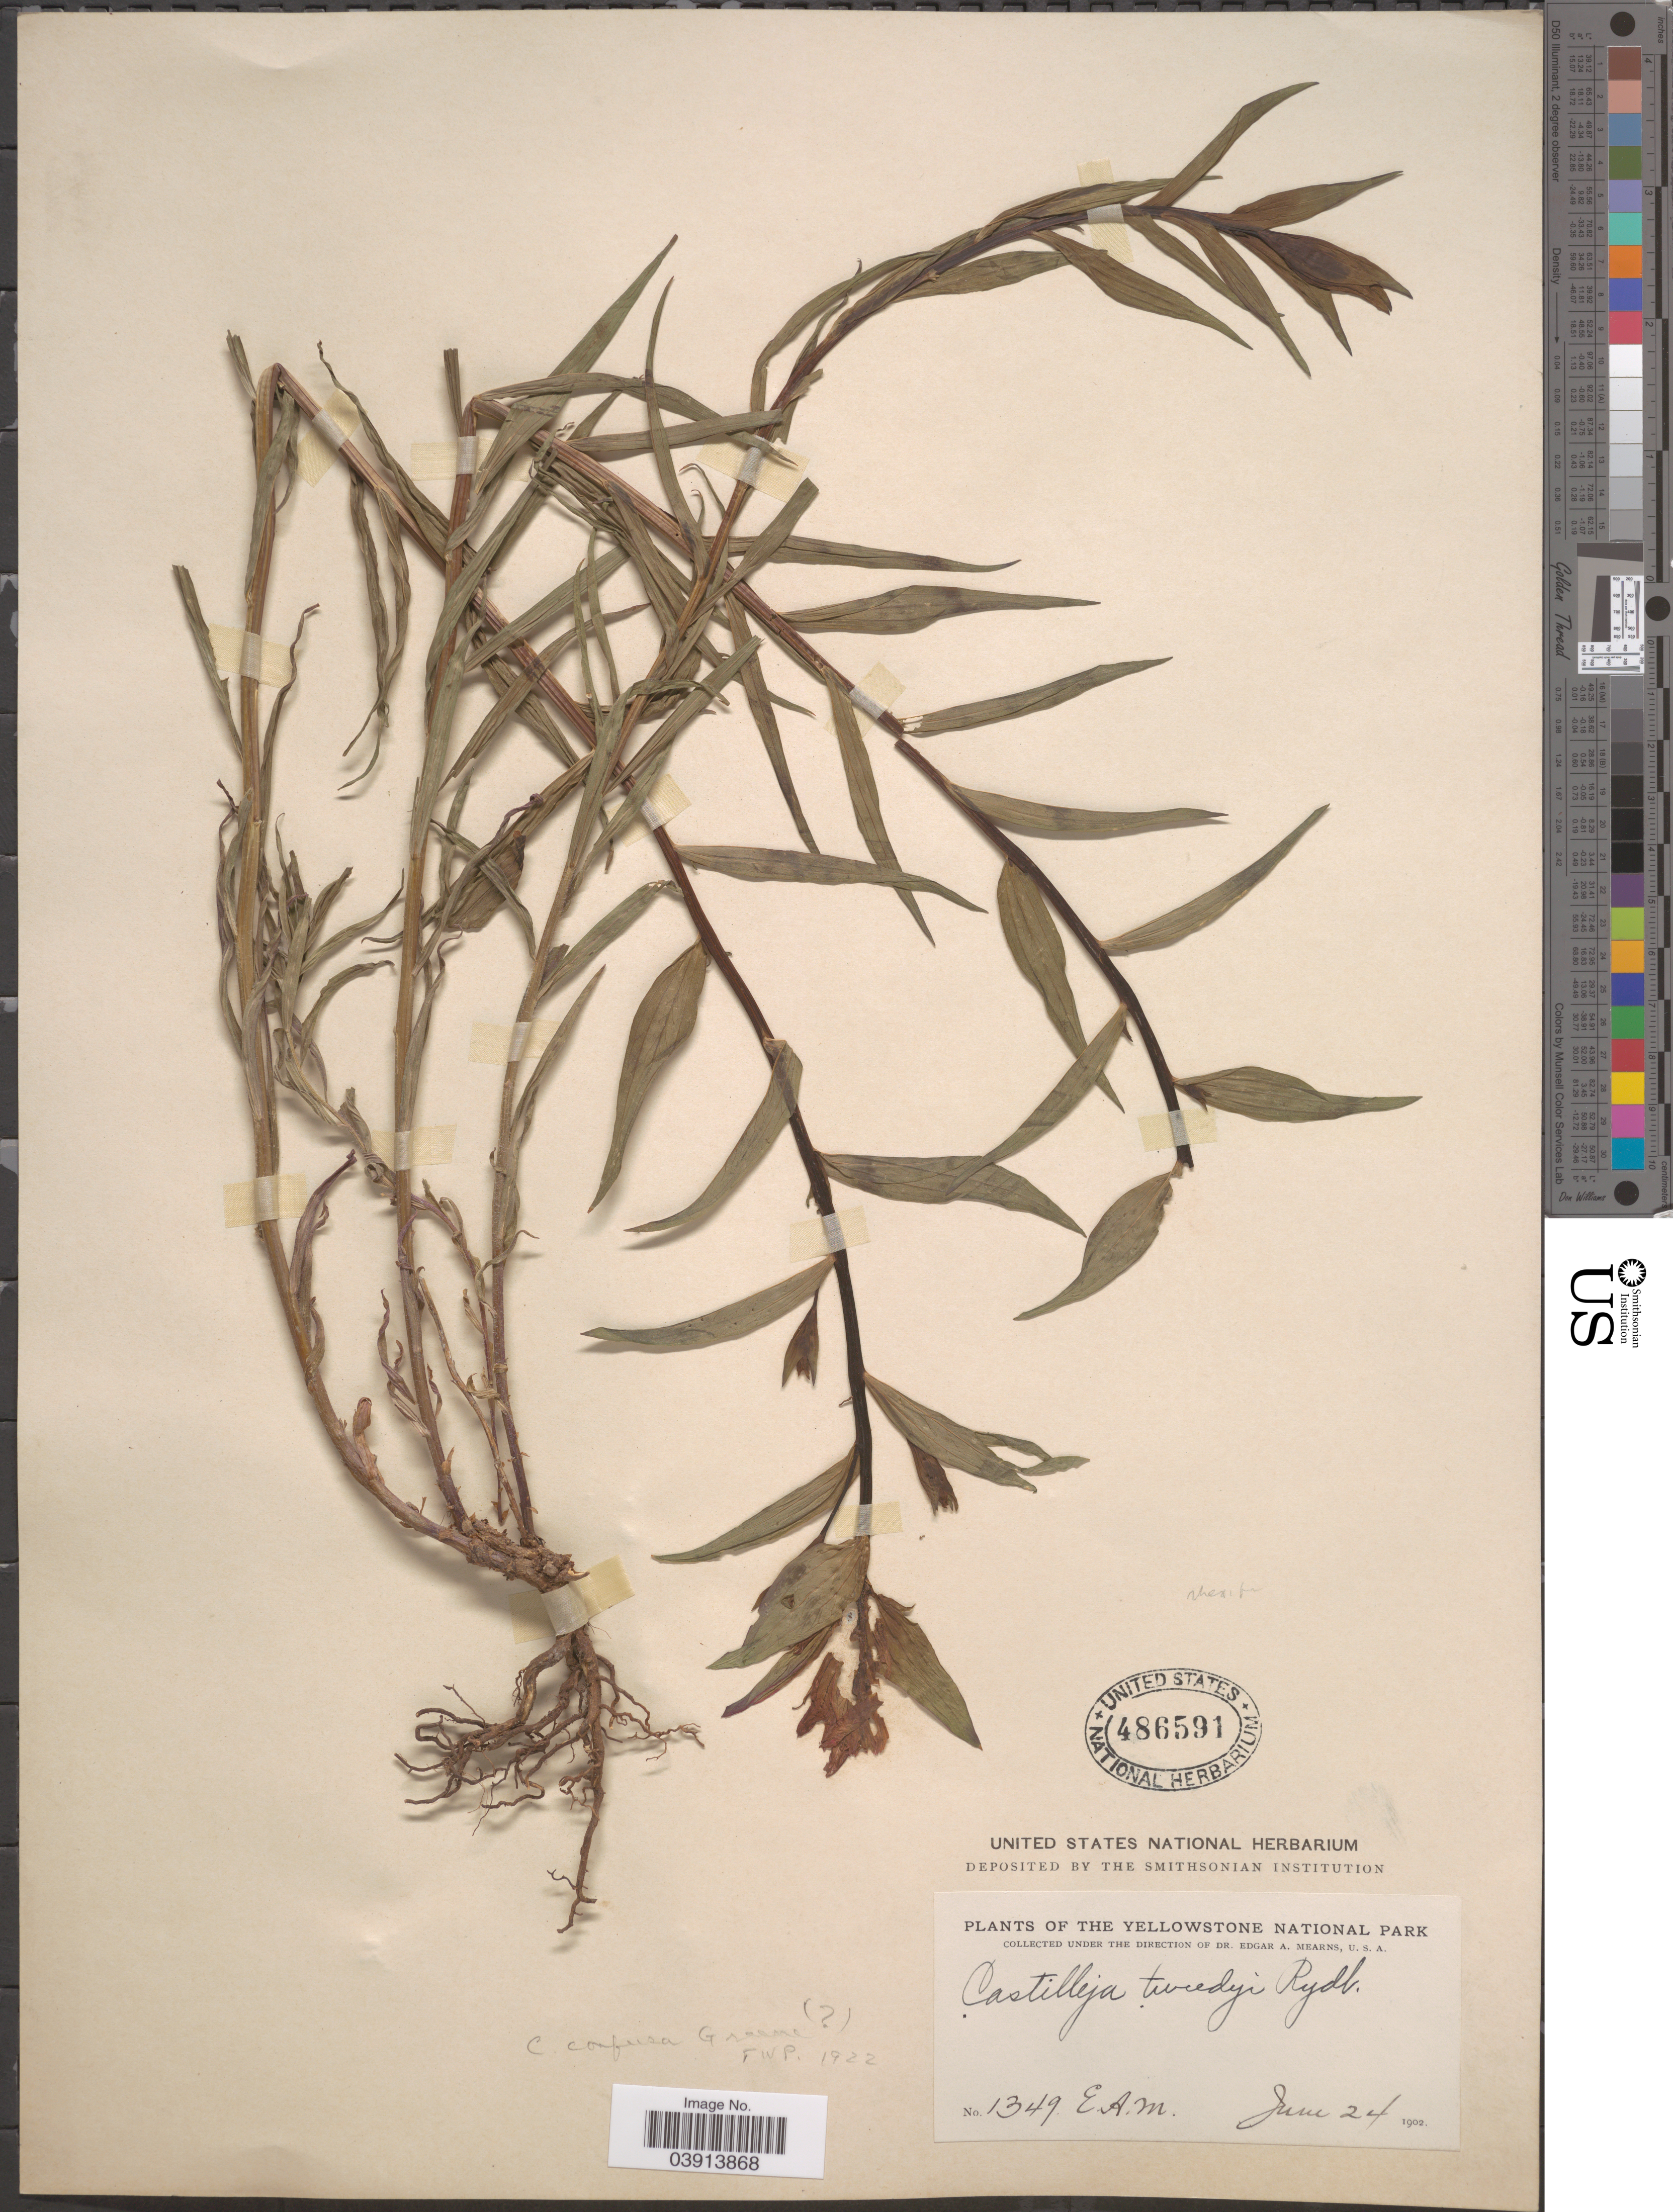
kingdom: Plantae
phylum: Tracheophyta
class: Magnoliopsida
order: Lamiales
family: Orobanchaceae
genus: Castilleja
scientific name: Castilleja rhexiifolia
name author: Rydb.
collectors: E. A. Mearns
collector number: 1349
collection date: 1902-06-24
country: United States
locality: The Yellowstone National Park.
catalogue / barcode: US 486591